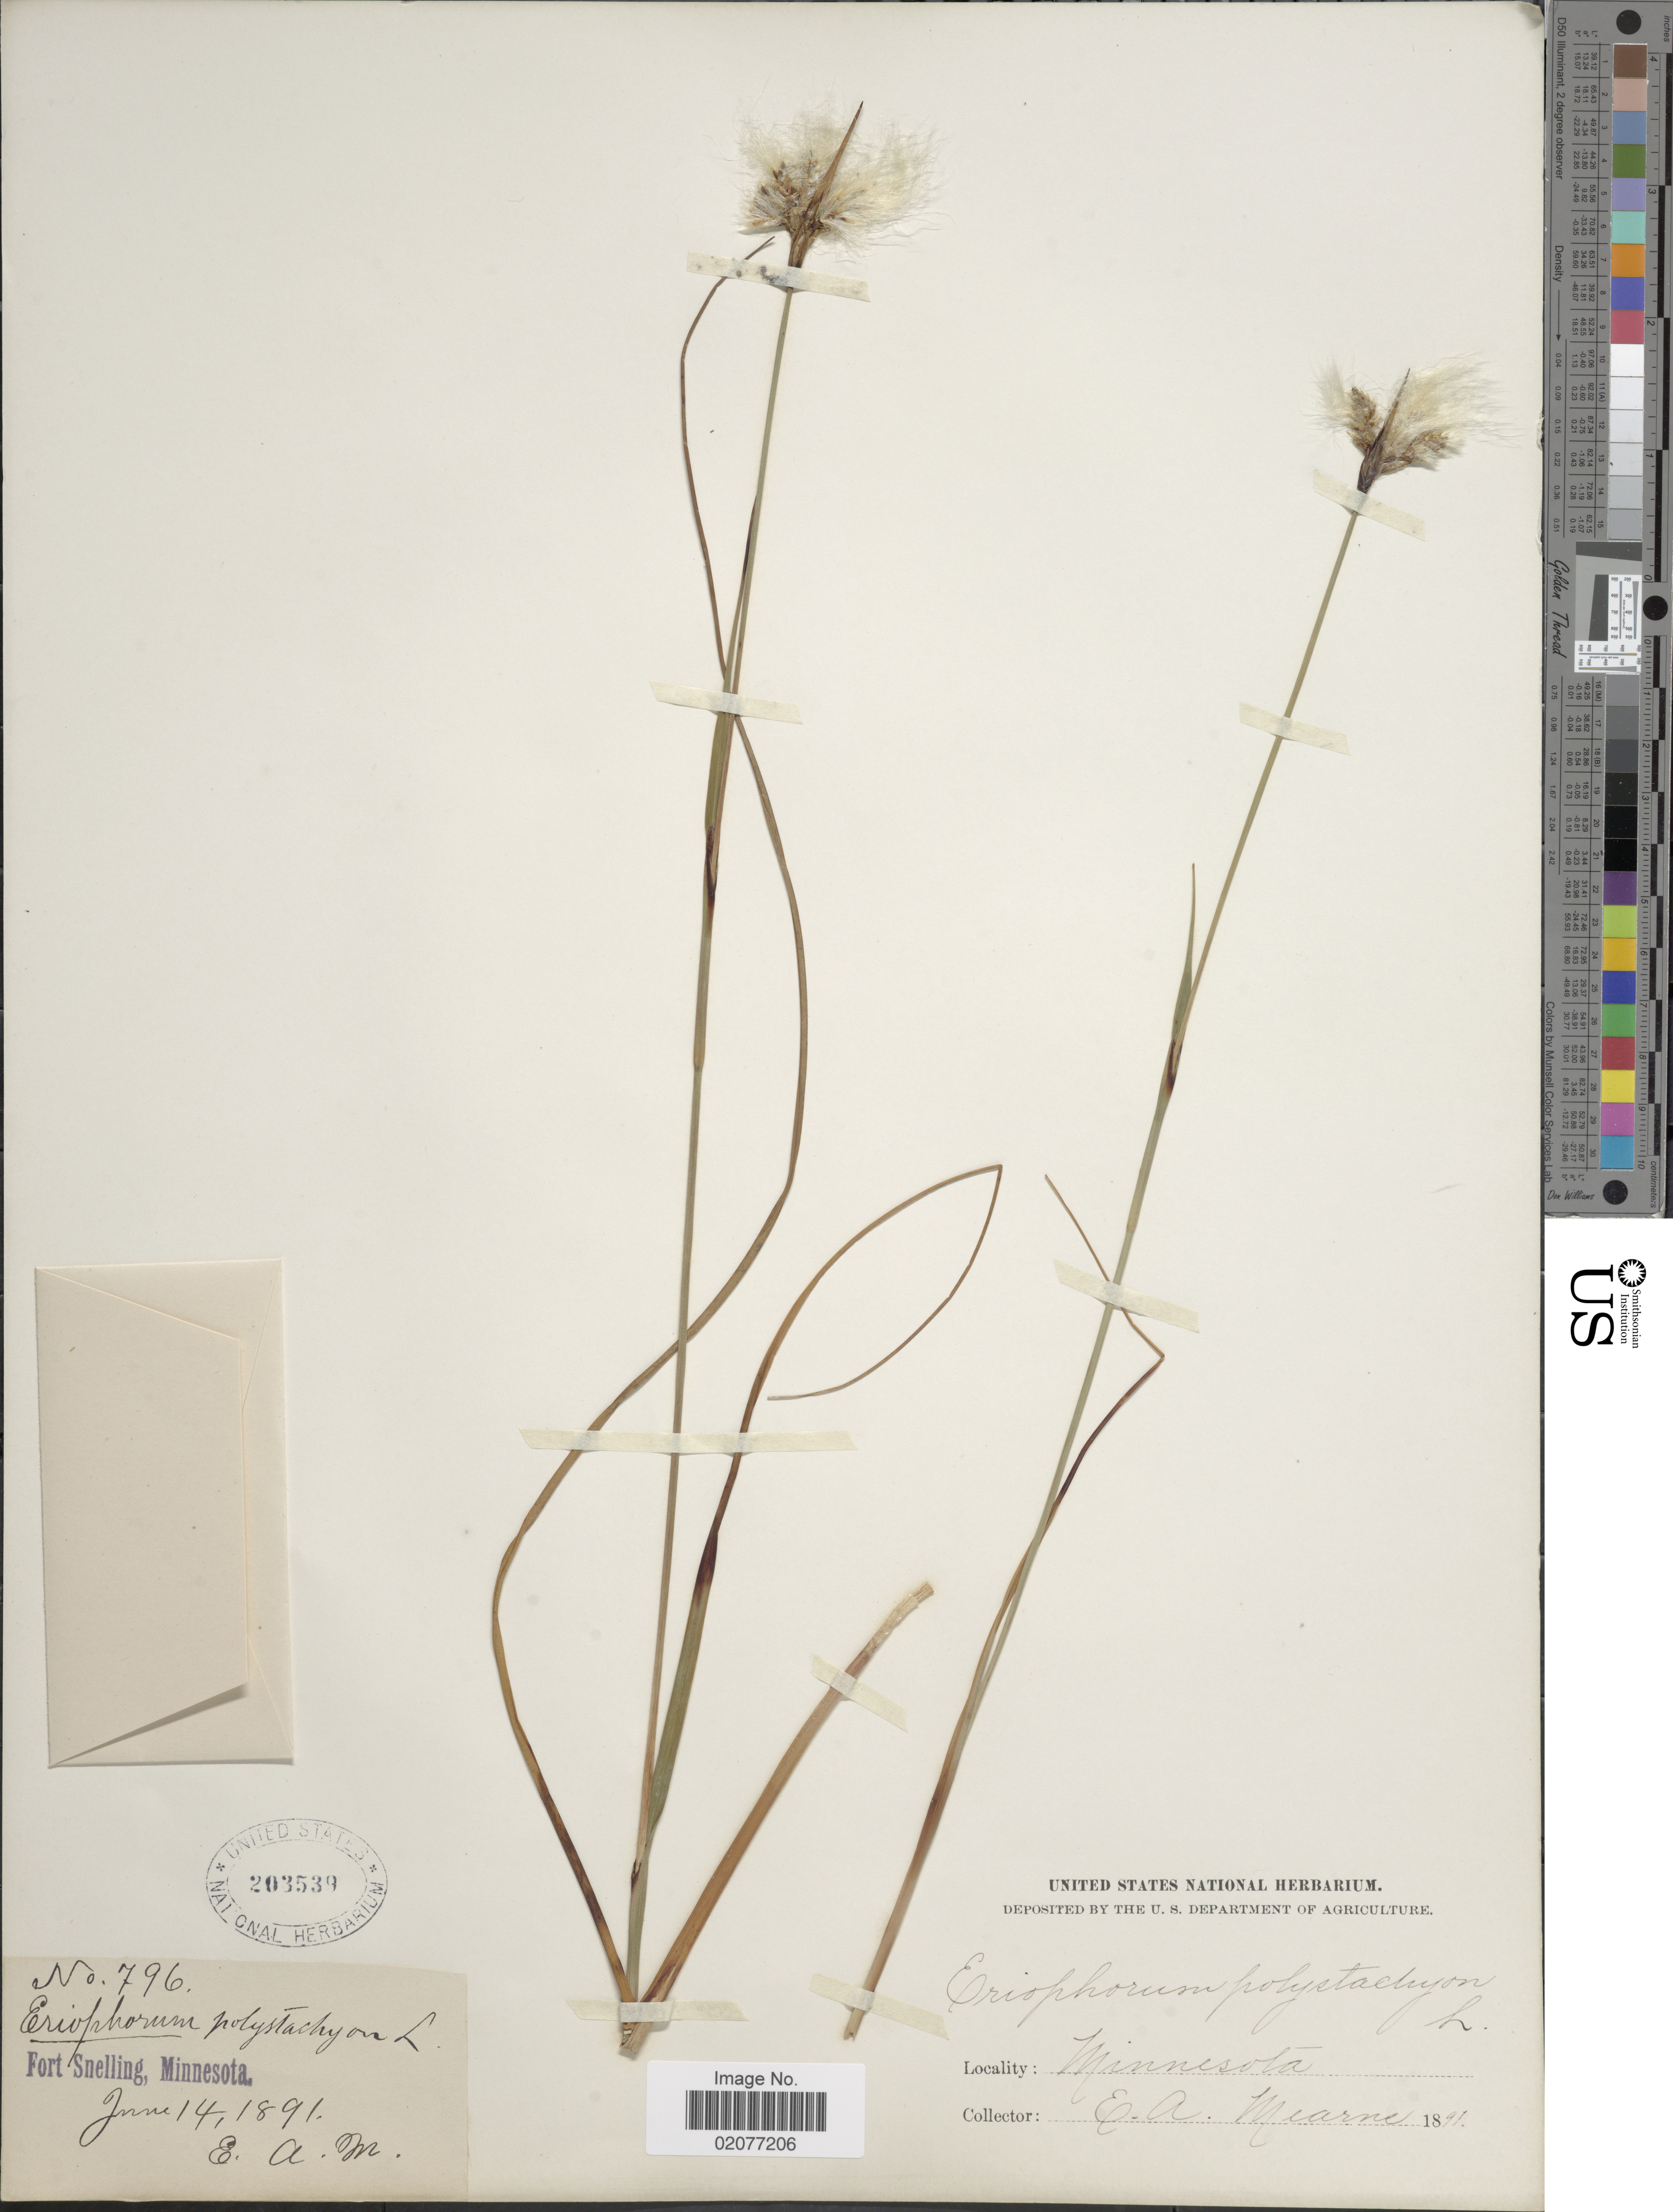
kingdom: Plantae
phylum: Tracheophyta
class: Liliopsida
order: Poales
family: Cyperaceae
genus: Eriophorum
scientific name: Eriophorum angustifolium subsp. angustifolium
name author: Honck.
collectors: E. Mearne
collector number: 796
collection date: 1891-06-14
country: United States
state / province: Minnesota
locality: Minnesota, Fort Snelling.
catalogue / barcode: US 203539